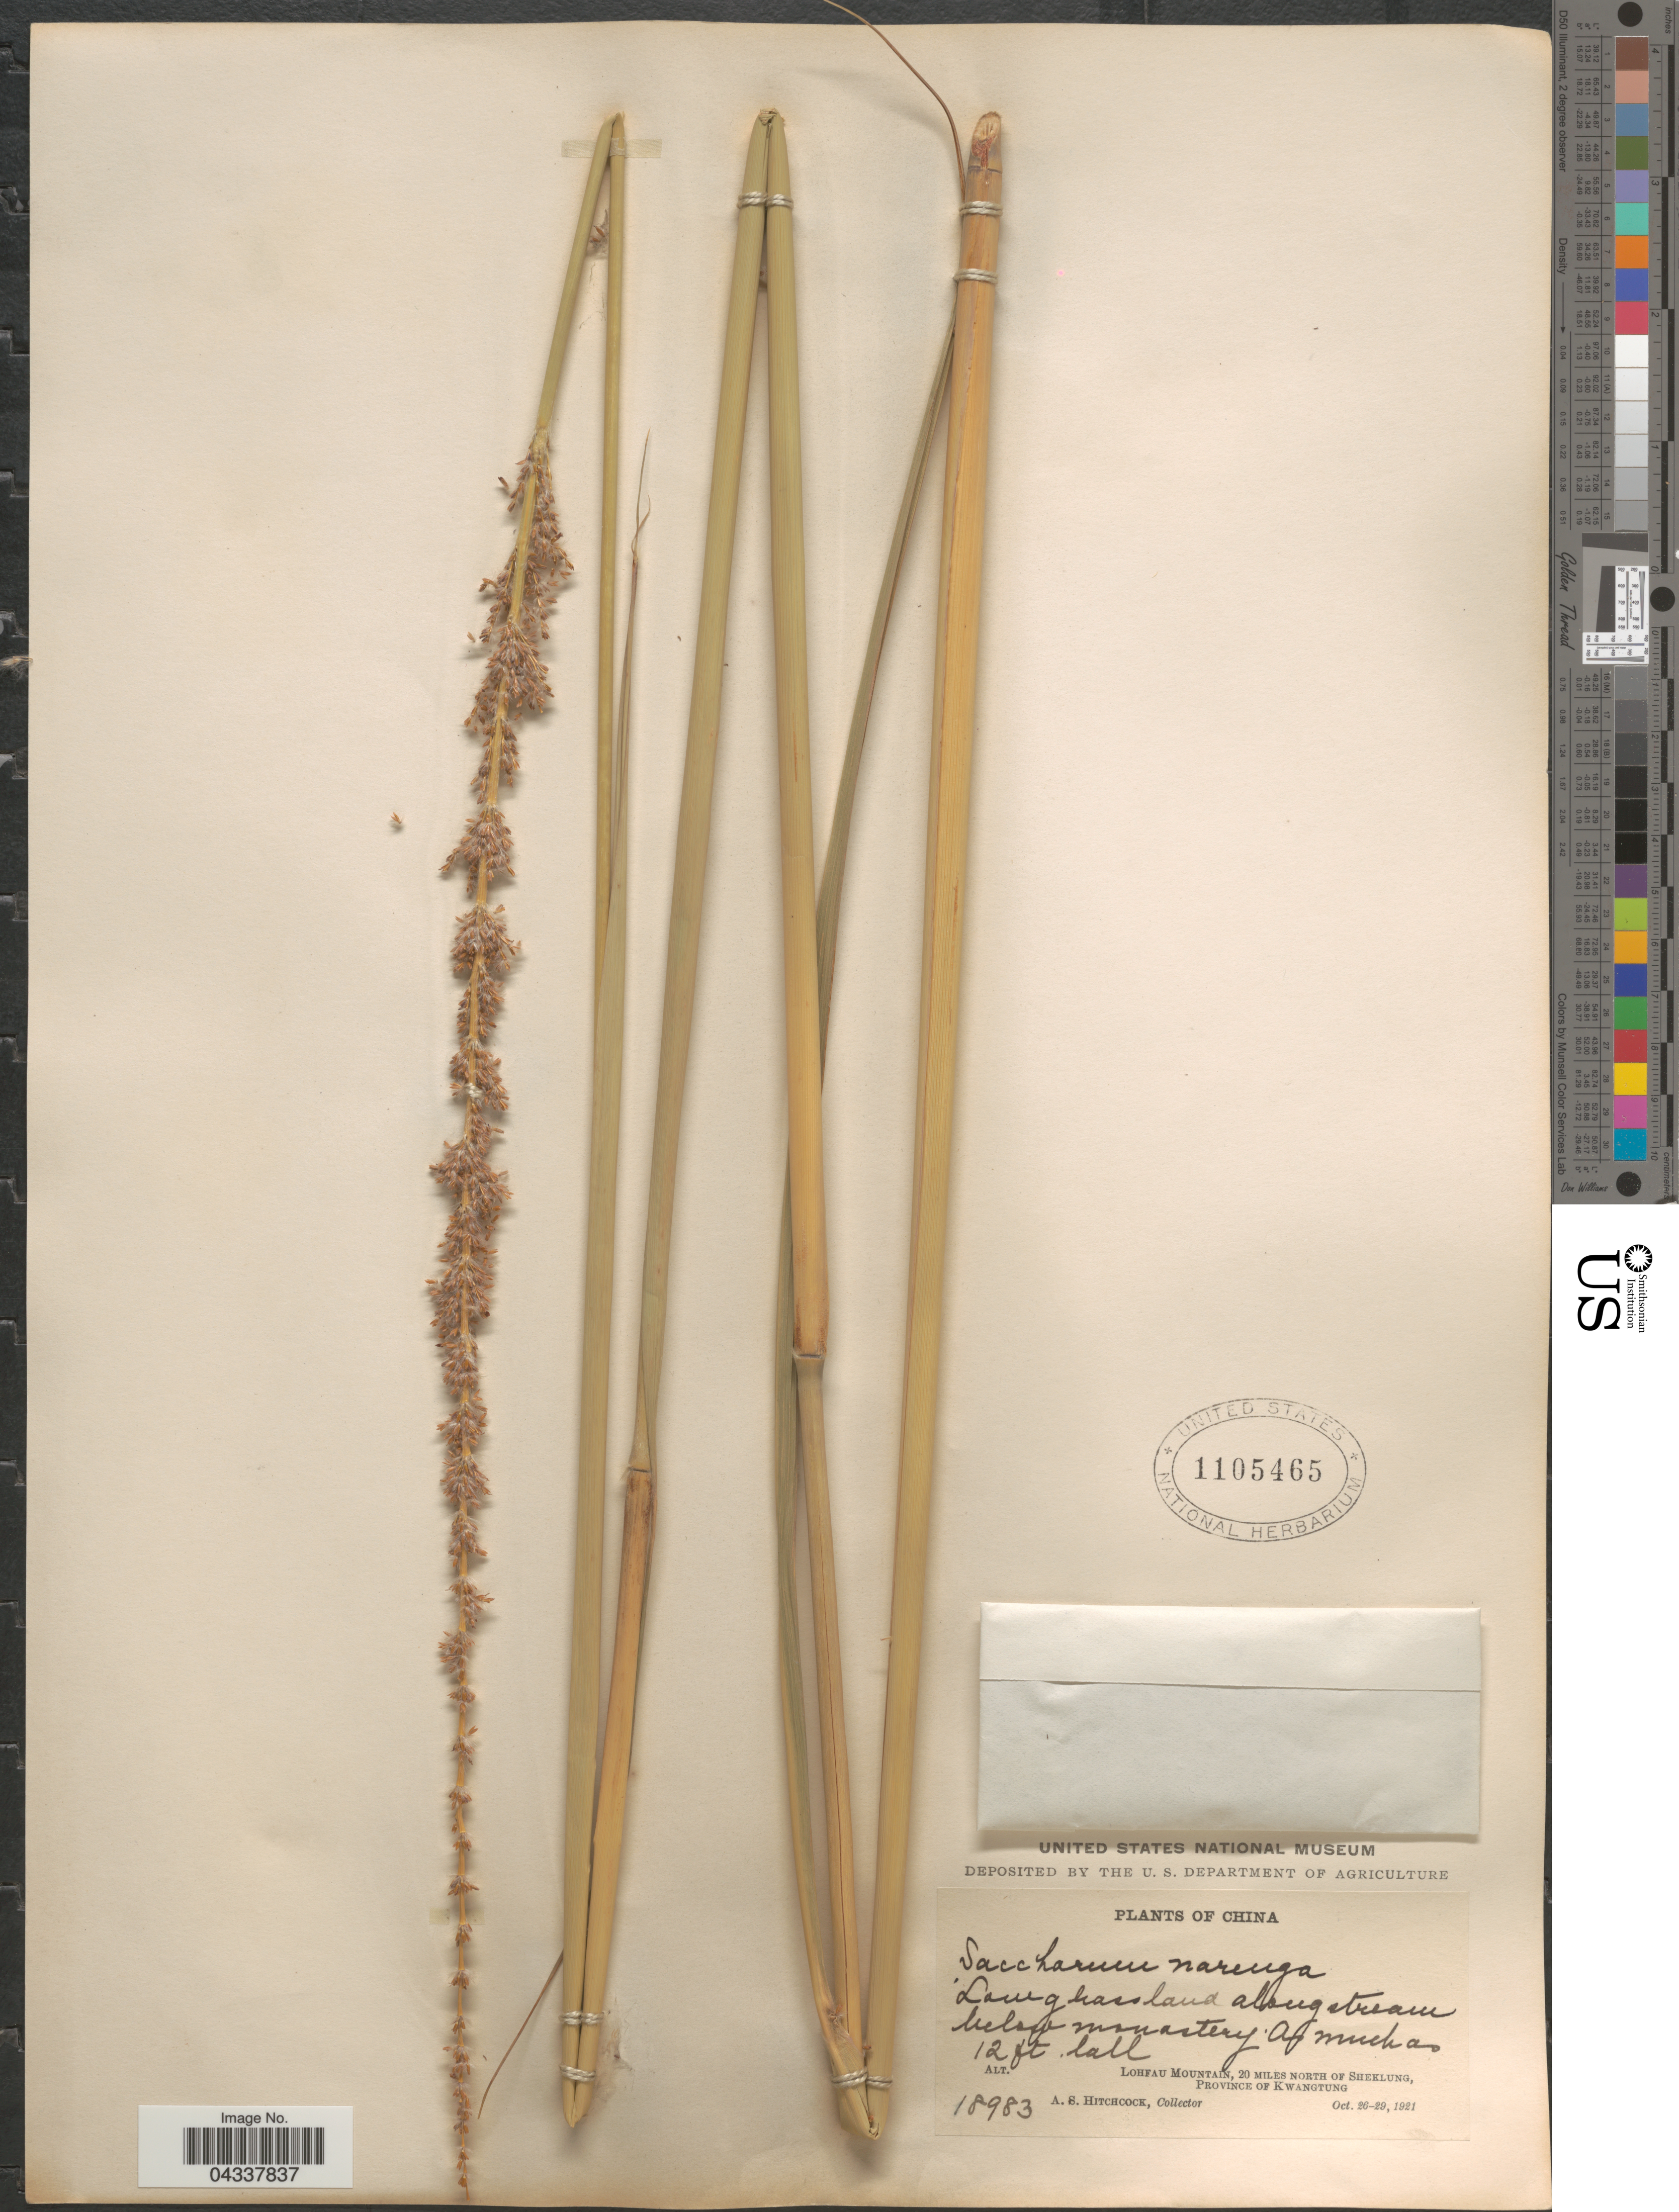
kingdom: Plantae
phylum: Tracheophyta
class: Liliopsida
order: Poales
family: Poaceae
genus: Narenga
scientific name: Narenga porphyrocoma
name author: (Hance) Bor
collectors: A. S. Hitchcock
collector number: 18983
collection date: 1921-10-26/1921-10-29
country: China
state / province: Guangdong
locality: Lohfau Mountain, 20 miles north of Sheklung, Province of Kwangtung.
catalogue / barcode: US 1105465